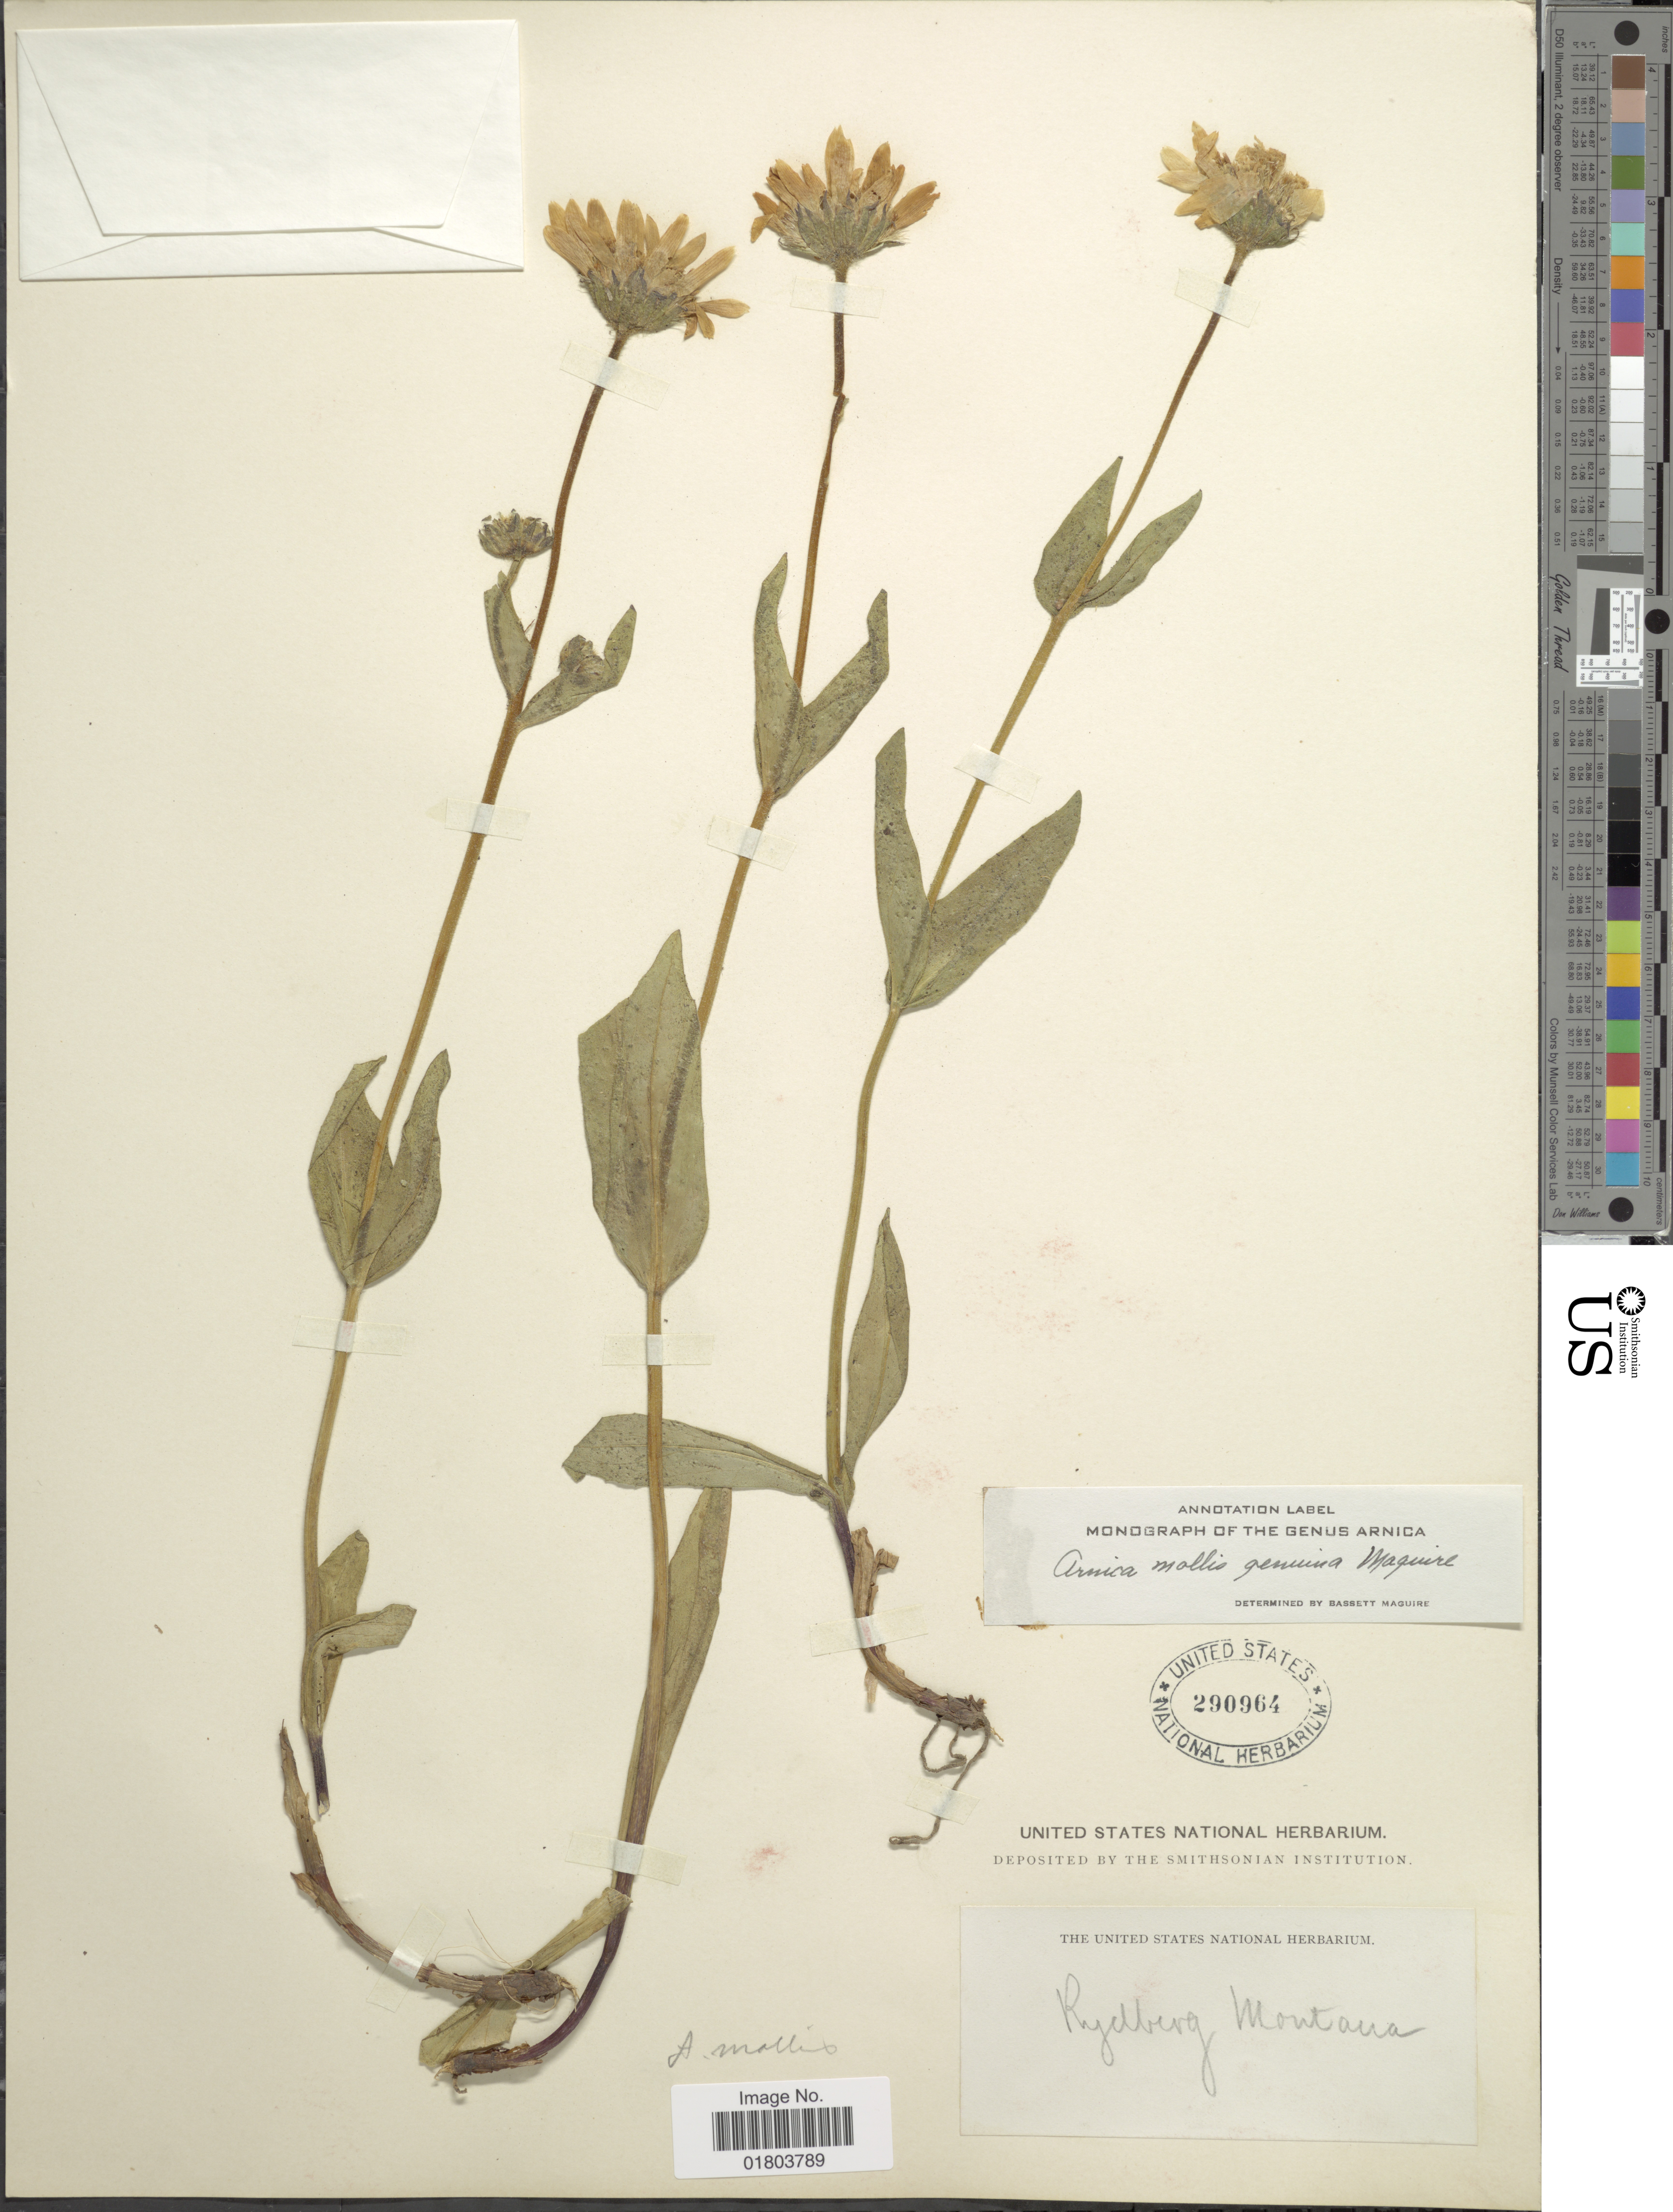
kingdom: Plantae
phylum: Tracheophyta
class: Magnoliopsida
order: Asterales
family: Asteraceae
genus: Arnica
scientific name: Arnica mollis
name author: Hook.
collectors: P. Rydberg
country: United States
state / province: Montana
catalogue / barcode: US 290964